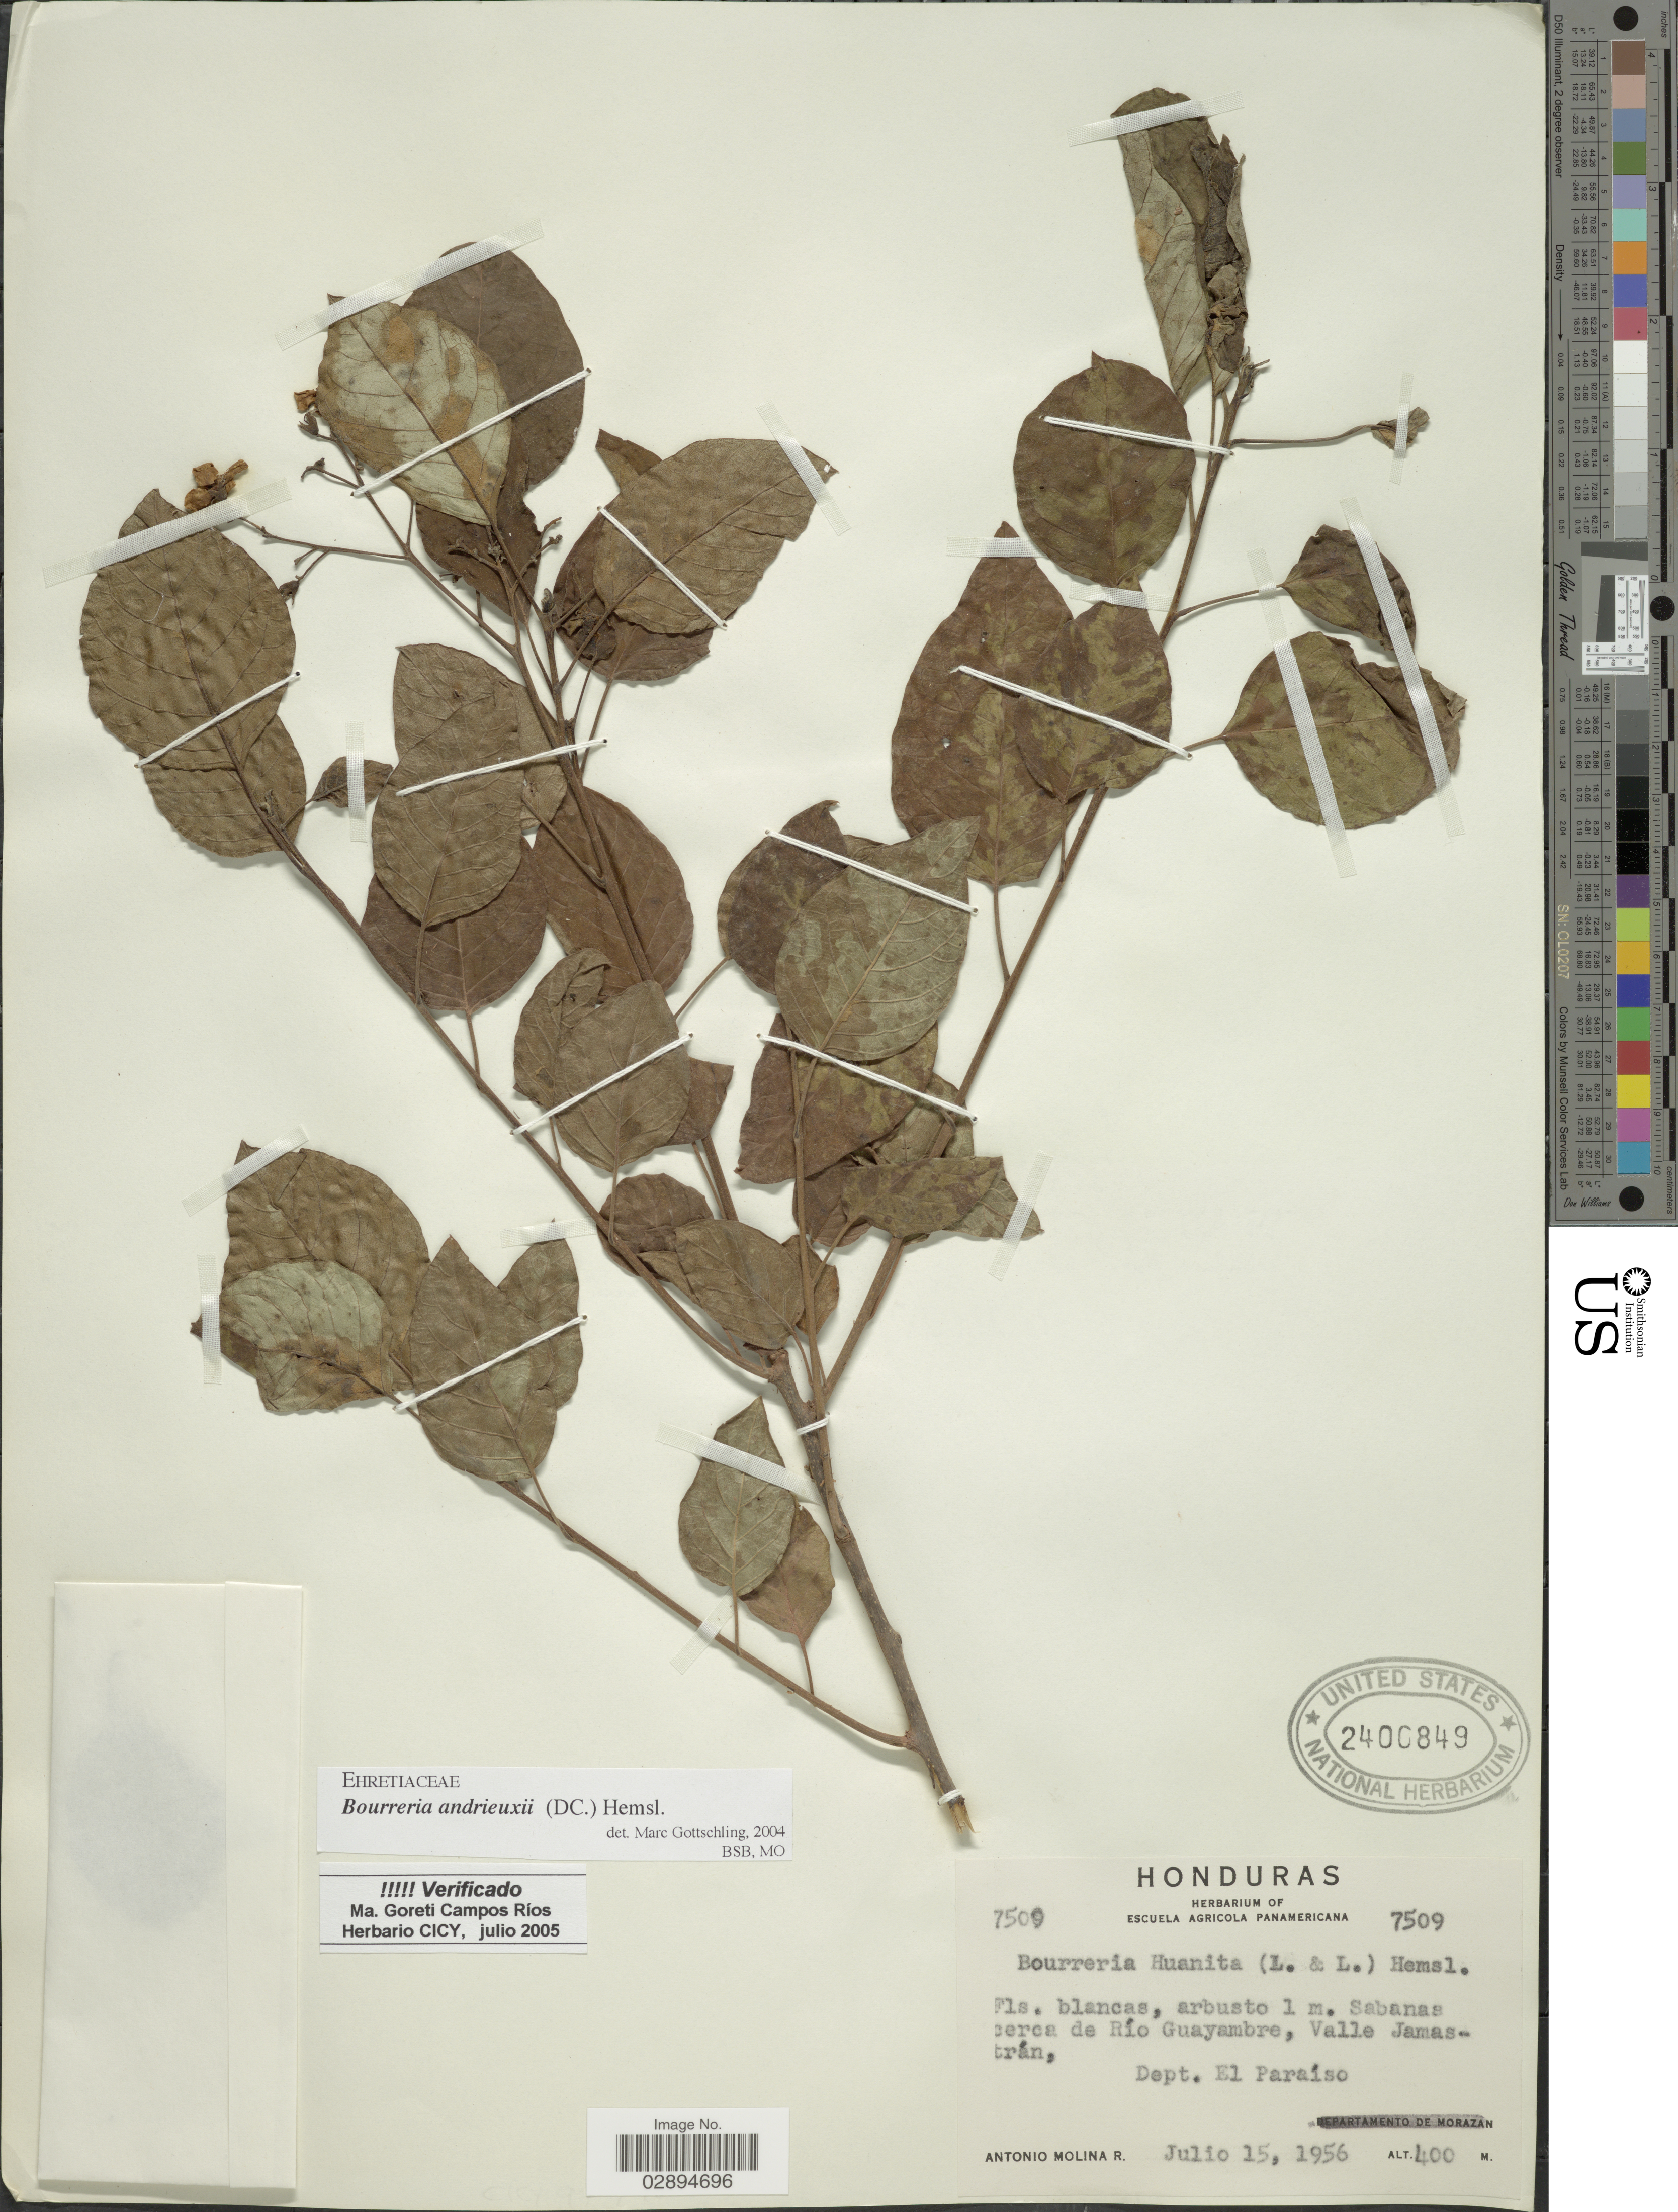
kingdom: Plantae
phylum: Tracheophyta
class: Magnoliopsida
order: Boraginales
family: Ehretiaceae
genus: Bourreria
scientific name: Bourreria andrieuxii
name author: Hemsl.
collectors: A. Molina R.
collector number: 7509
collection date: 1956-07-15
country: Honduras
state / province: El Paraíso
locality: Sabanas cerca de Río Guayambre, Valle Jamastran.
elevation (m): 400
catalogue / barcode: US 2400849